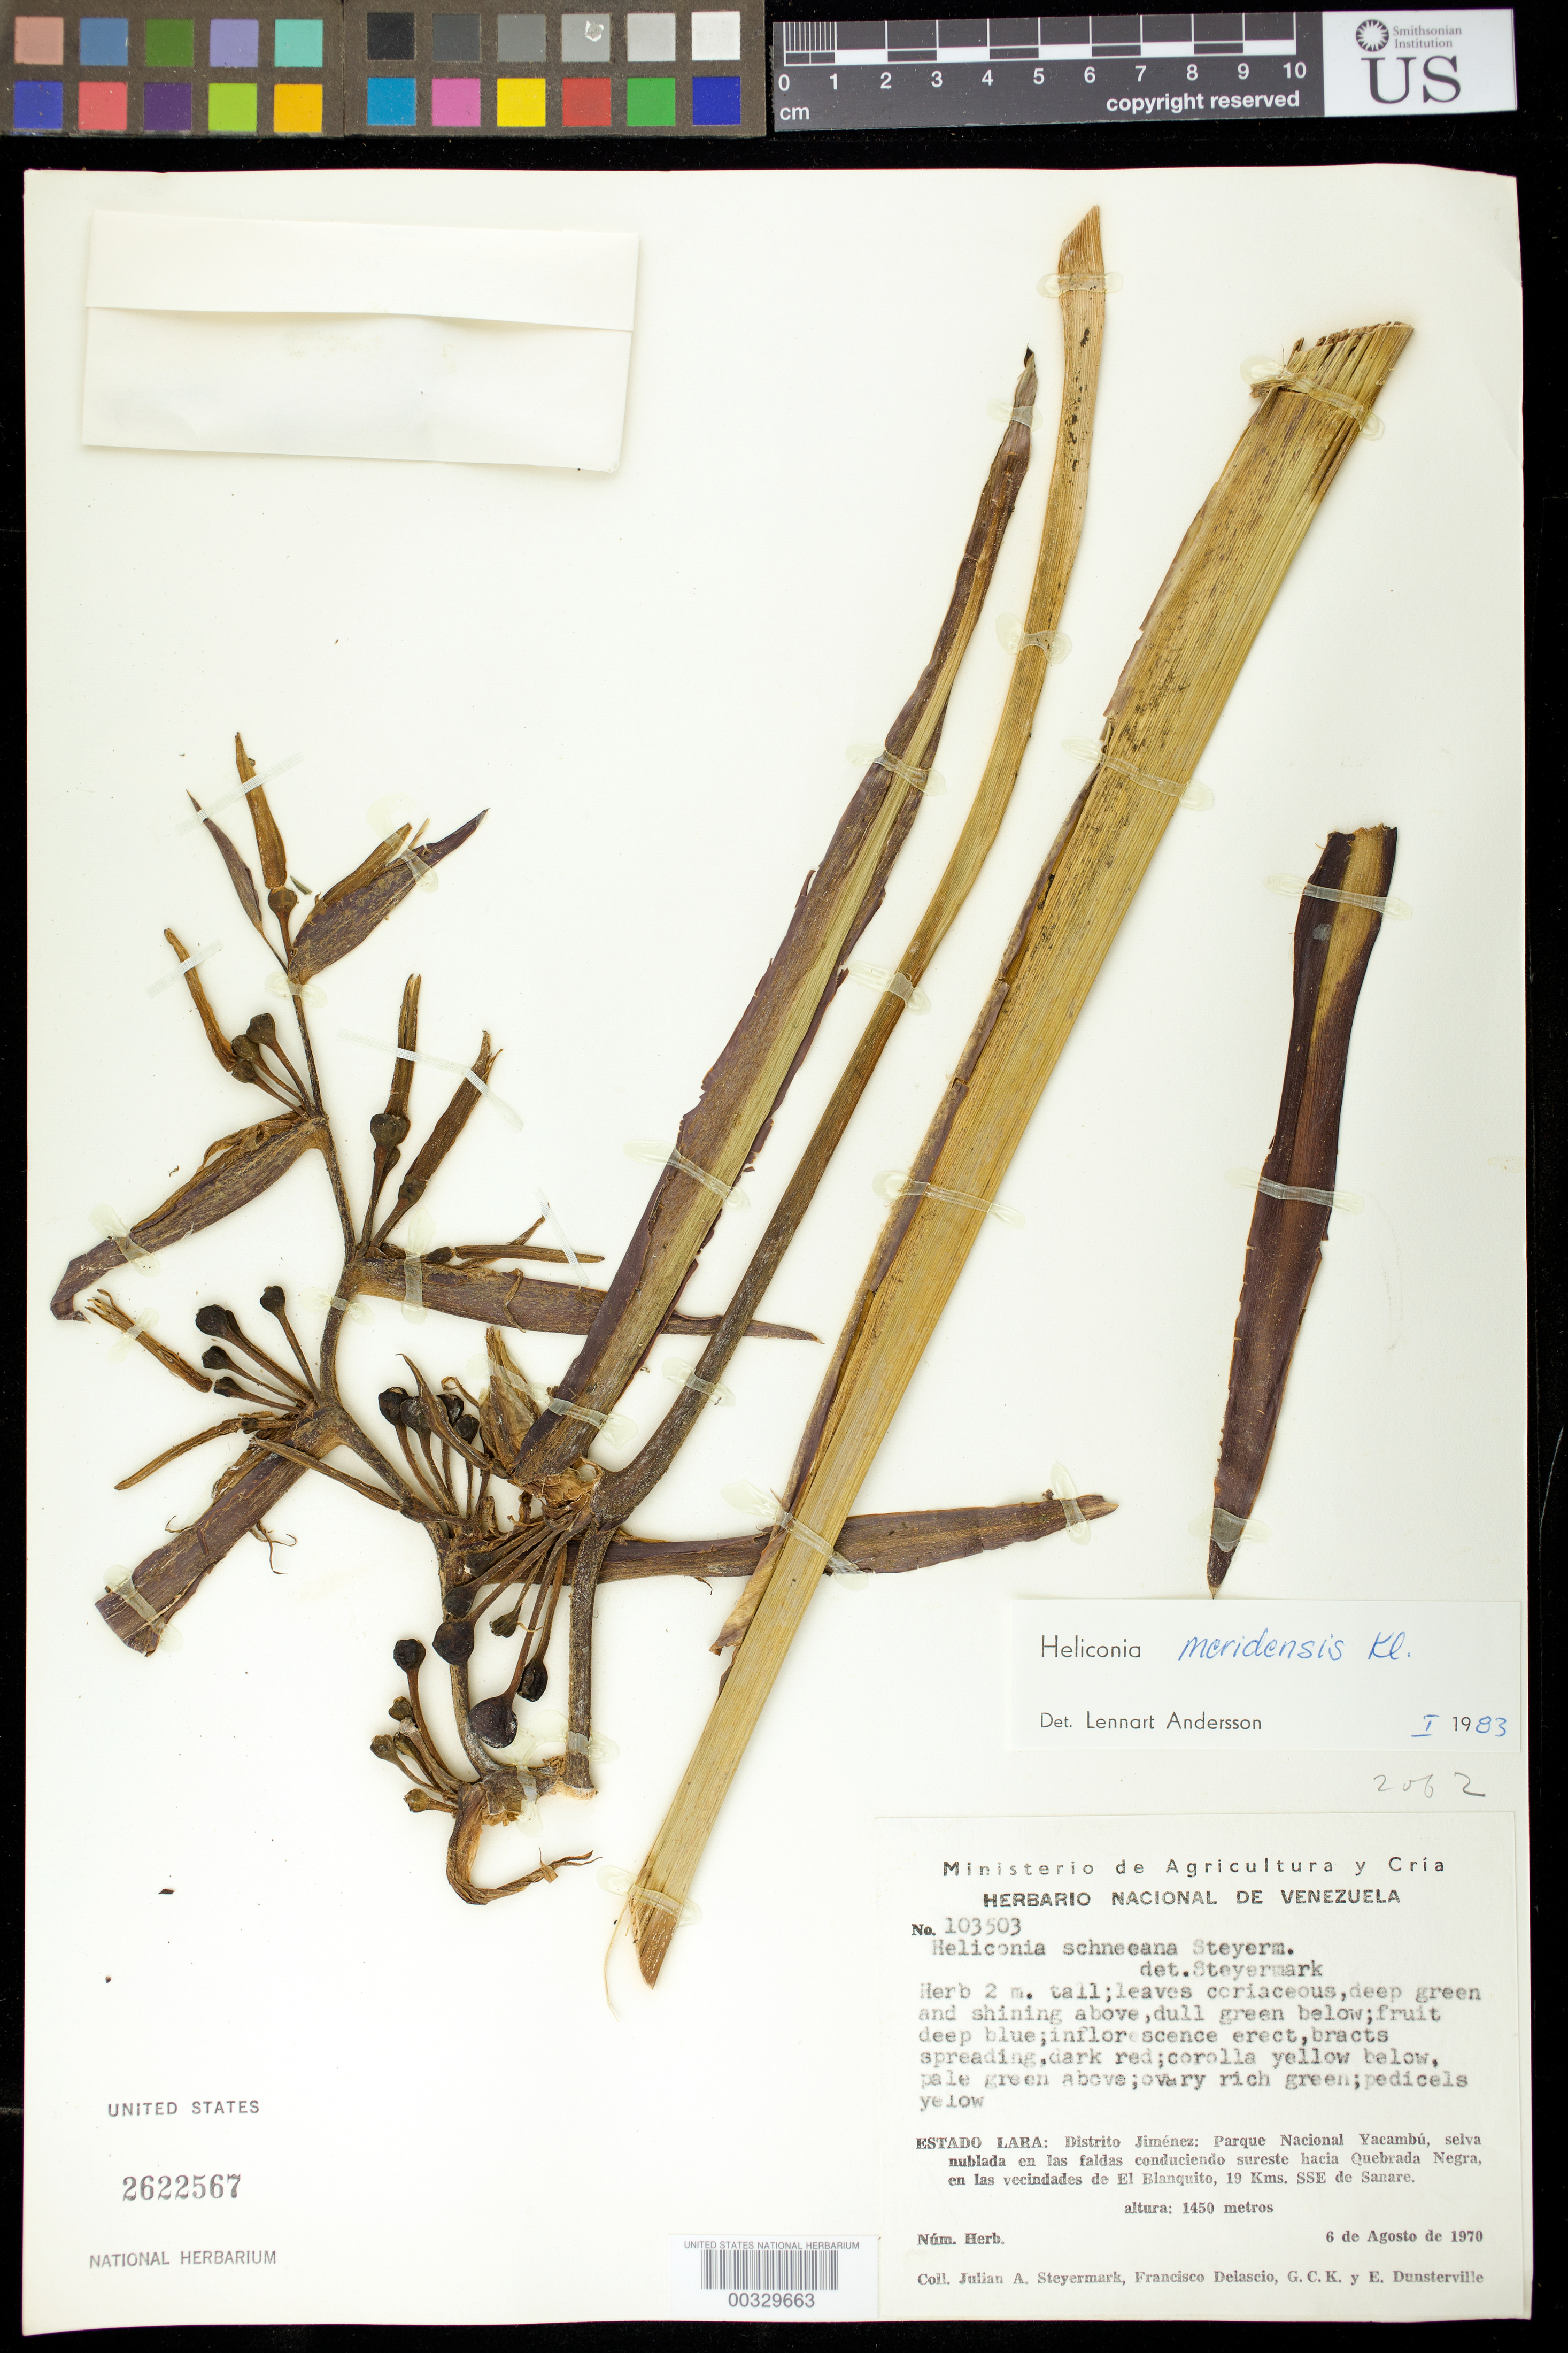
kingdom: Plantae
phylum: Tracheophyta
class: Magnoliopsida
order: Saxifragales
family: Grossulariaceae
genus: Ribes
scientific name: Ribes atropurpureum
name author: C.A. Mey.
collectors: J. Steyermark, F. Delascio C., G. C. K. Dunsterville & E. Dunsterville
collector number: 103503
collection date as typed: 06 Aug 1970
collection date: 1970-08-06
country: Venezuela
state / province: Lara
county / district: Jiménez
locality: Parque Nacional Yacambú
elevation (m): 1450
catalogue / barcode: US 2622567